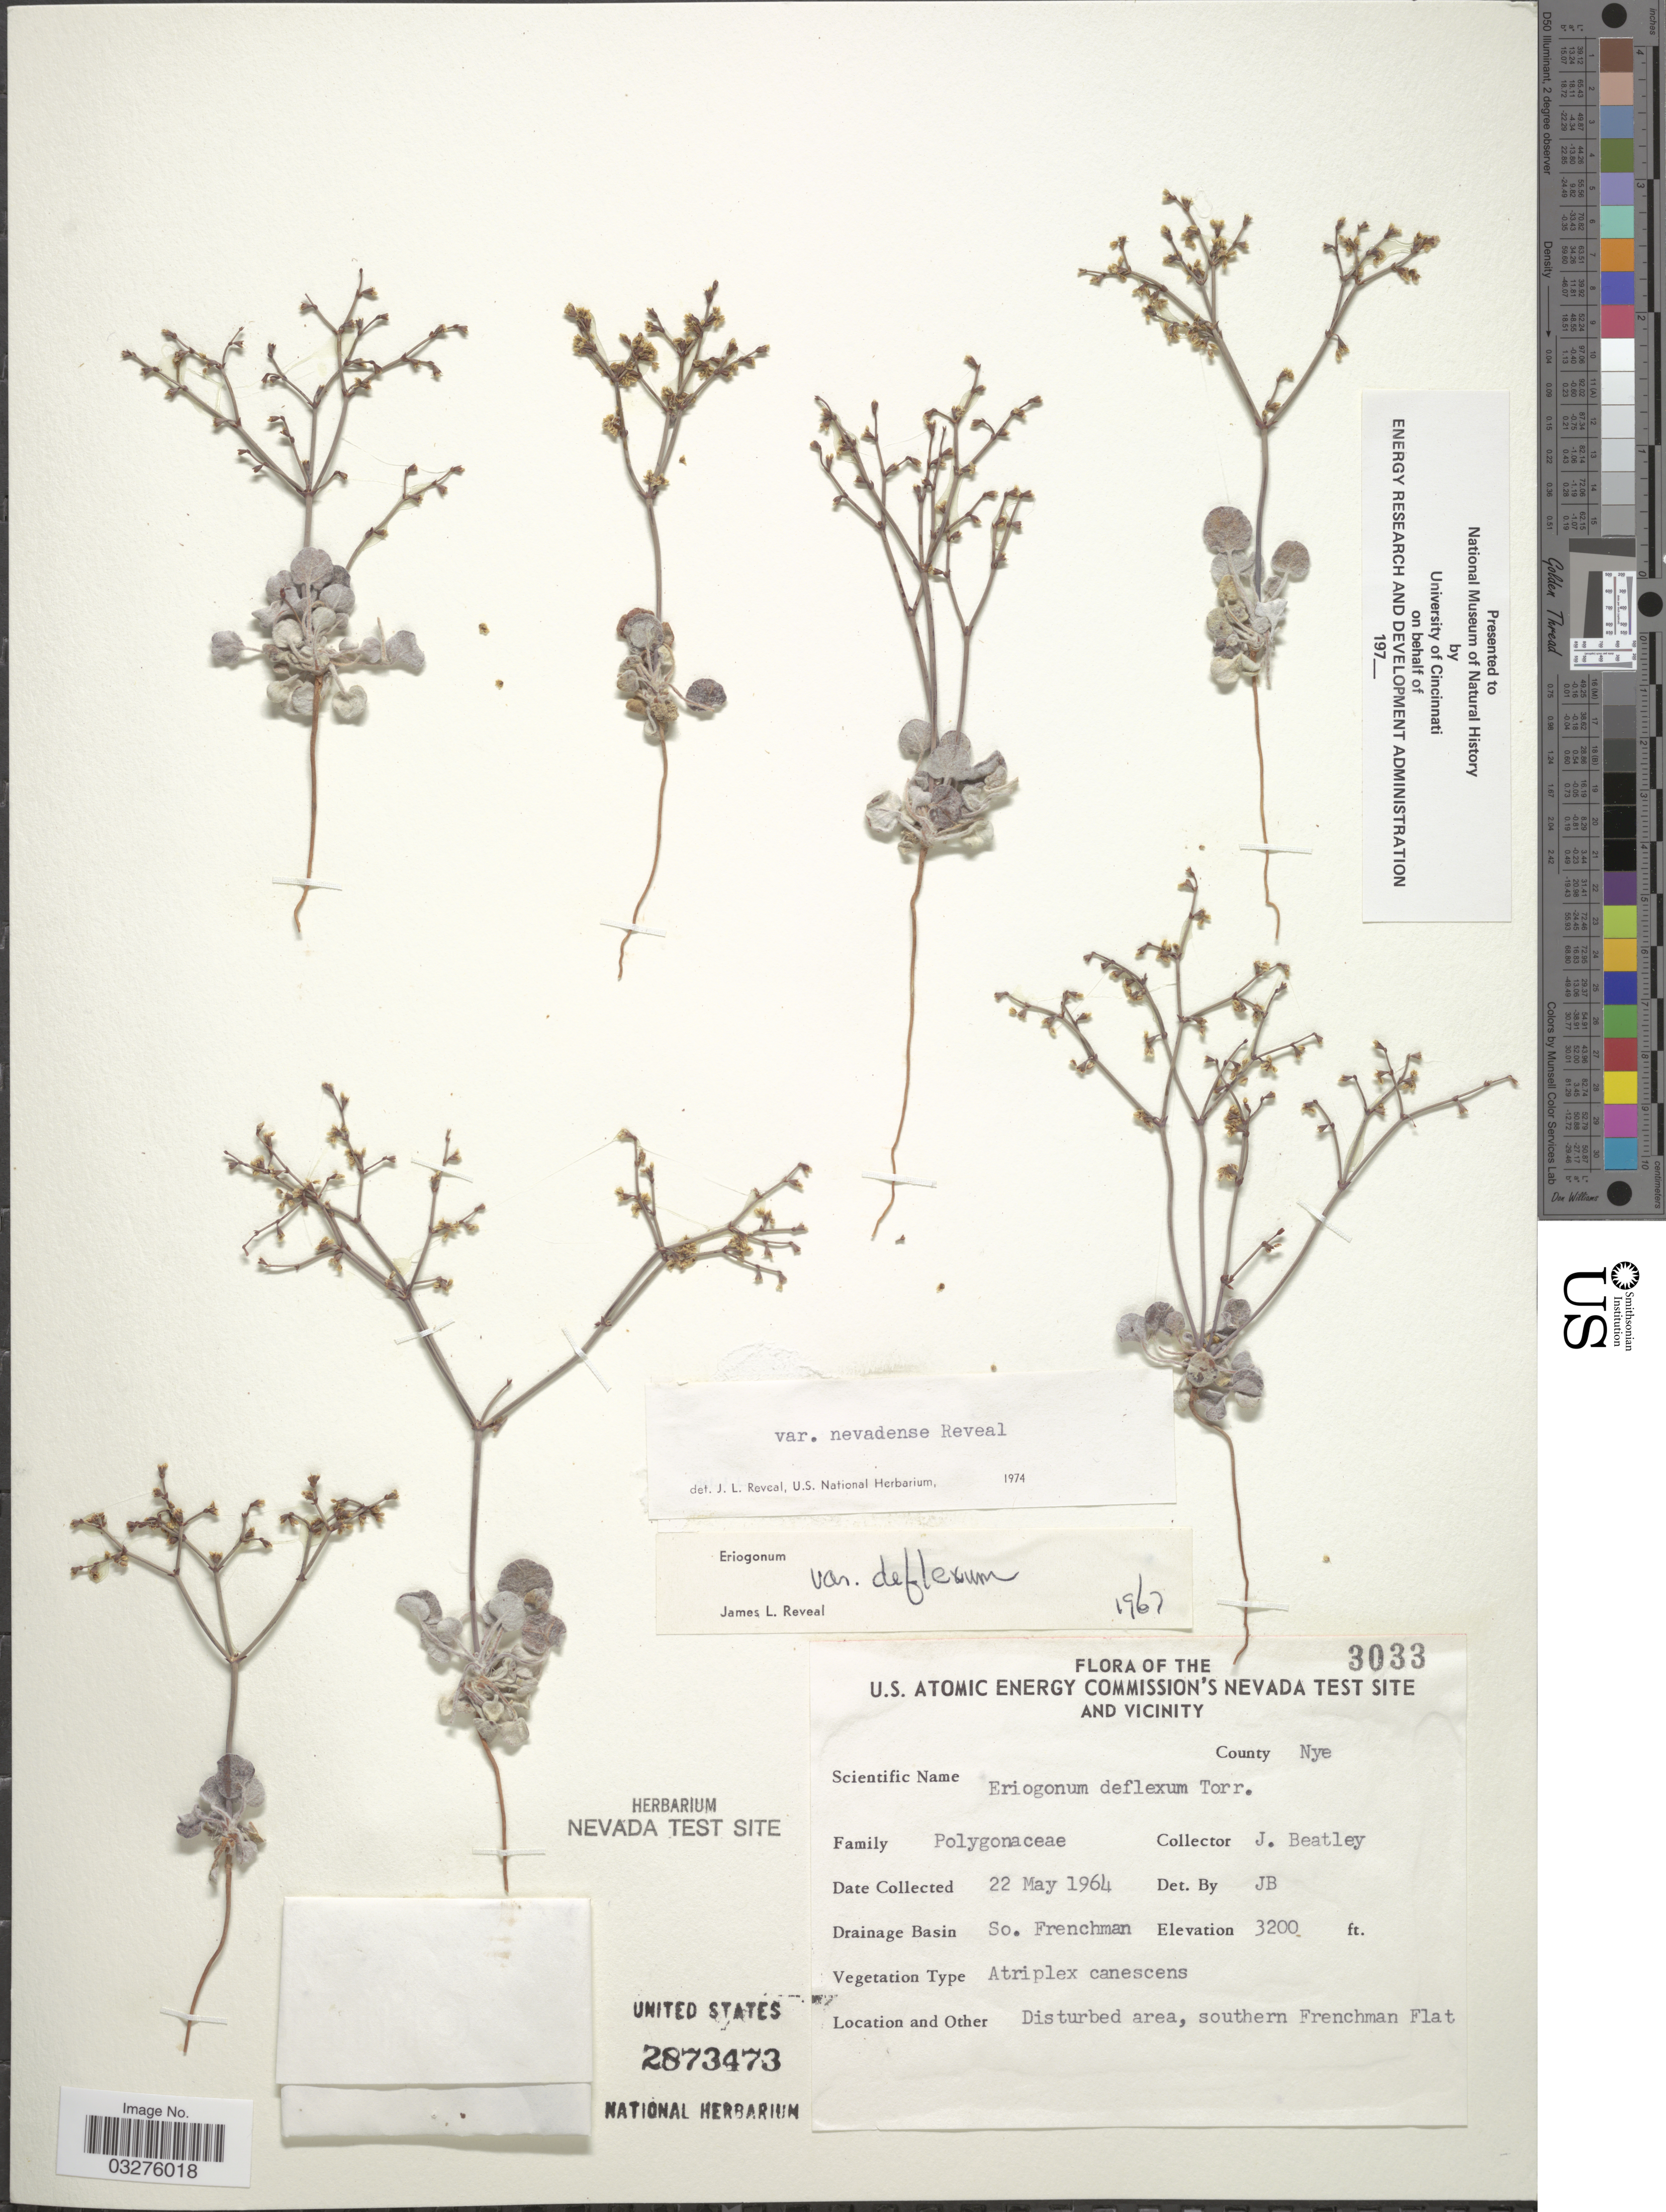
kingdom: Plantae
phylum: Tracheophyta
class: Magnoliopsida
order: Caryophyllales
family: Polygonaceae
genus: Eriogonum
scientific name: Eriogonum deflexum var. nevadense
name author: Reveal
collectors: J. C. Beatley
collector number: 3033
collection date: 1964-05-22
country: United States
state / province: Nevada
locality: The U.S. Atomic Energy Commission's Nevada Test Site and vicinity. County Nye. Drainage Basin So. Frenchman. Southern Frenchman Flat.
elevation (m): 975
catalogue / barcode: US 2873473